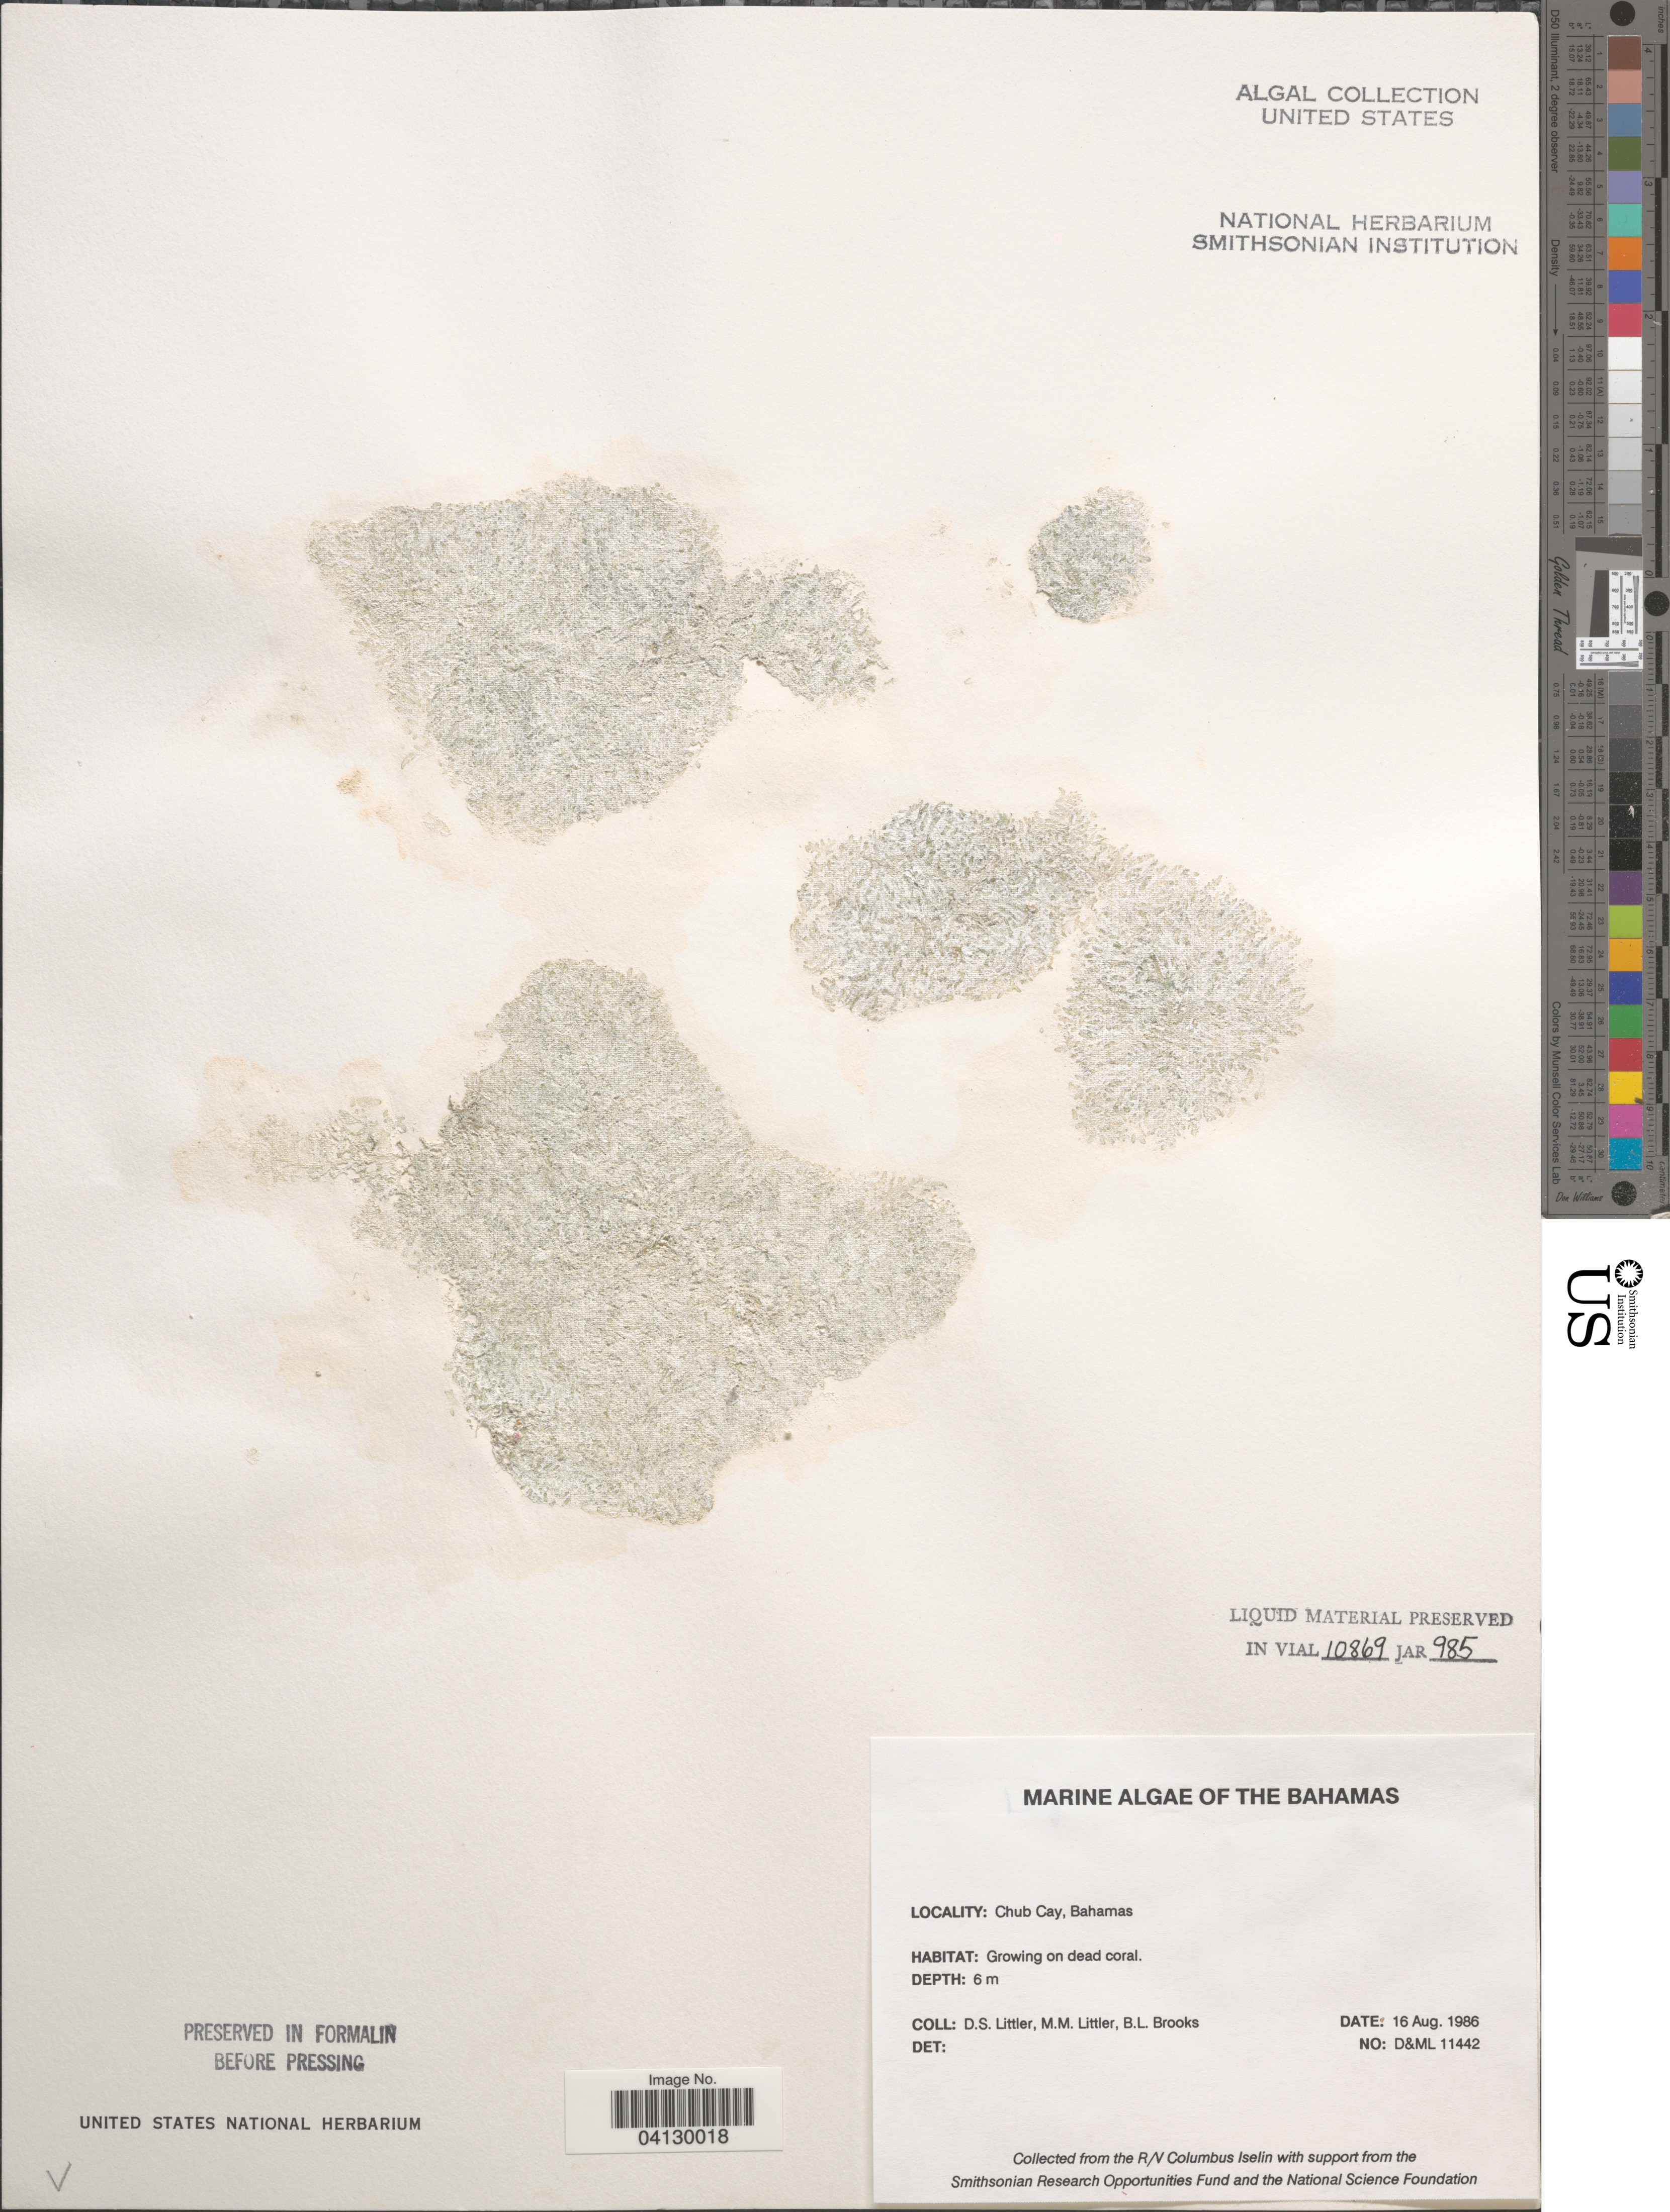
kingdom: Plantae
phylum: Rhodophyta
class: Florideophyceae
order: Corallinales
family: Corallinaceae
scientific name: Crustose Coralline Algae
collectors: D. S. Littler & B. Brooks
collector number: D&ML 11442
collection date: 1986-08-16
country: Bahamas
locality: Chub Cay.